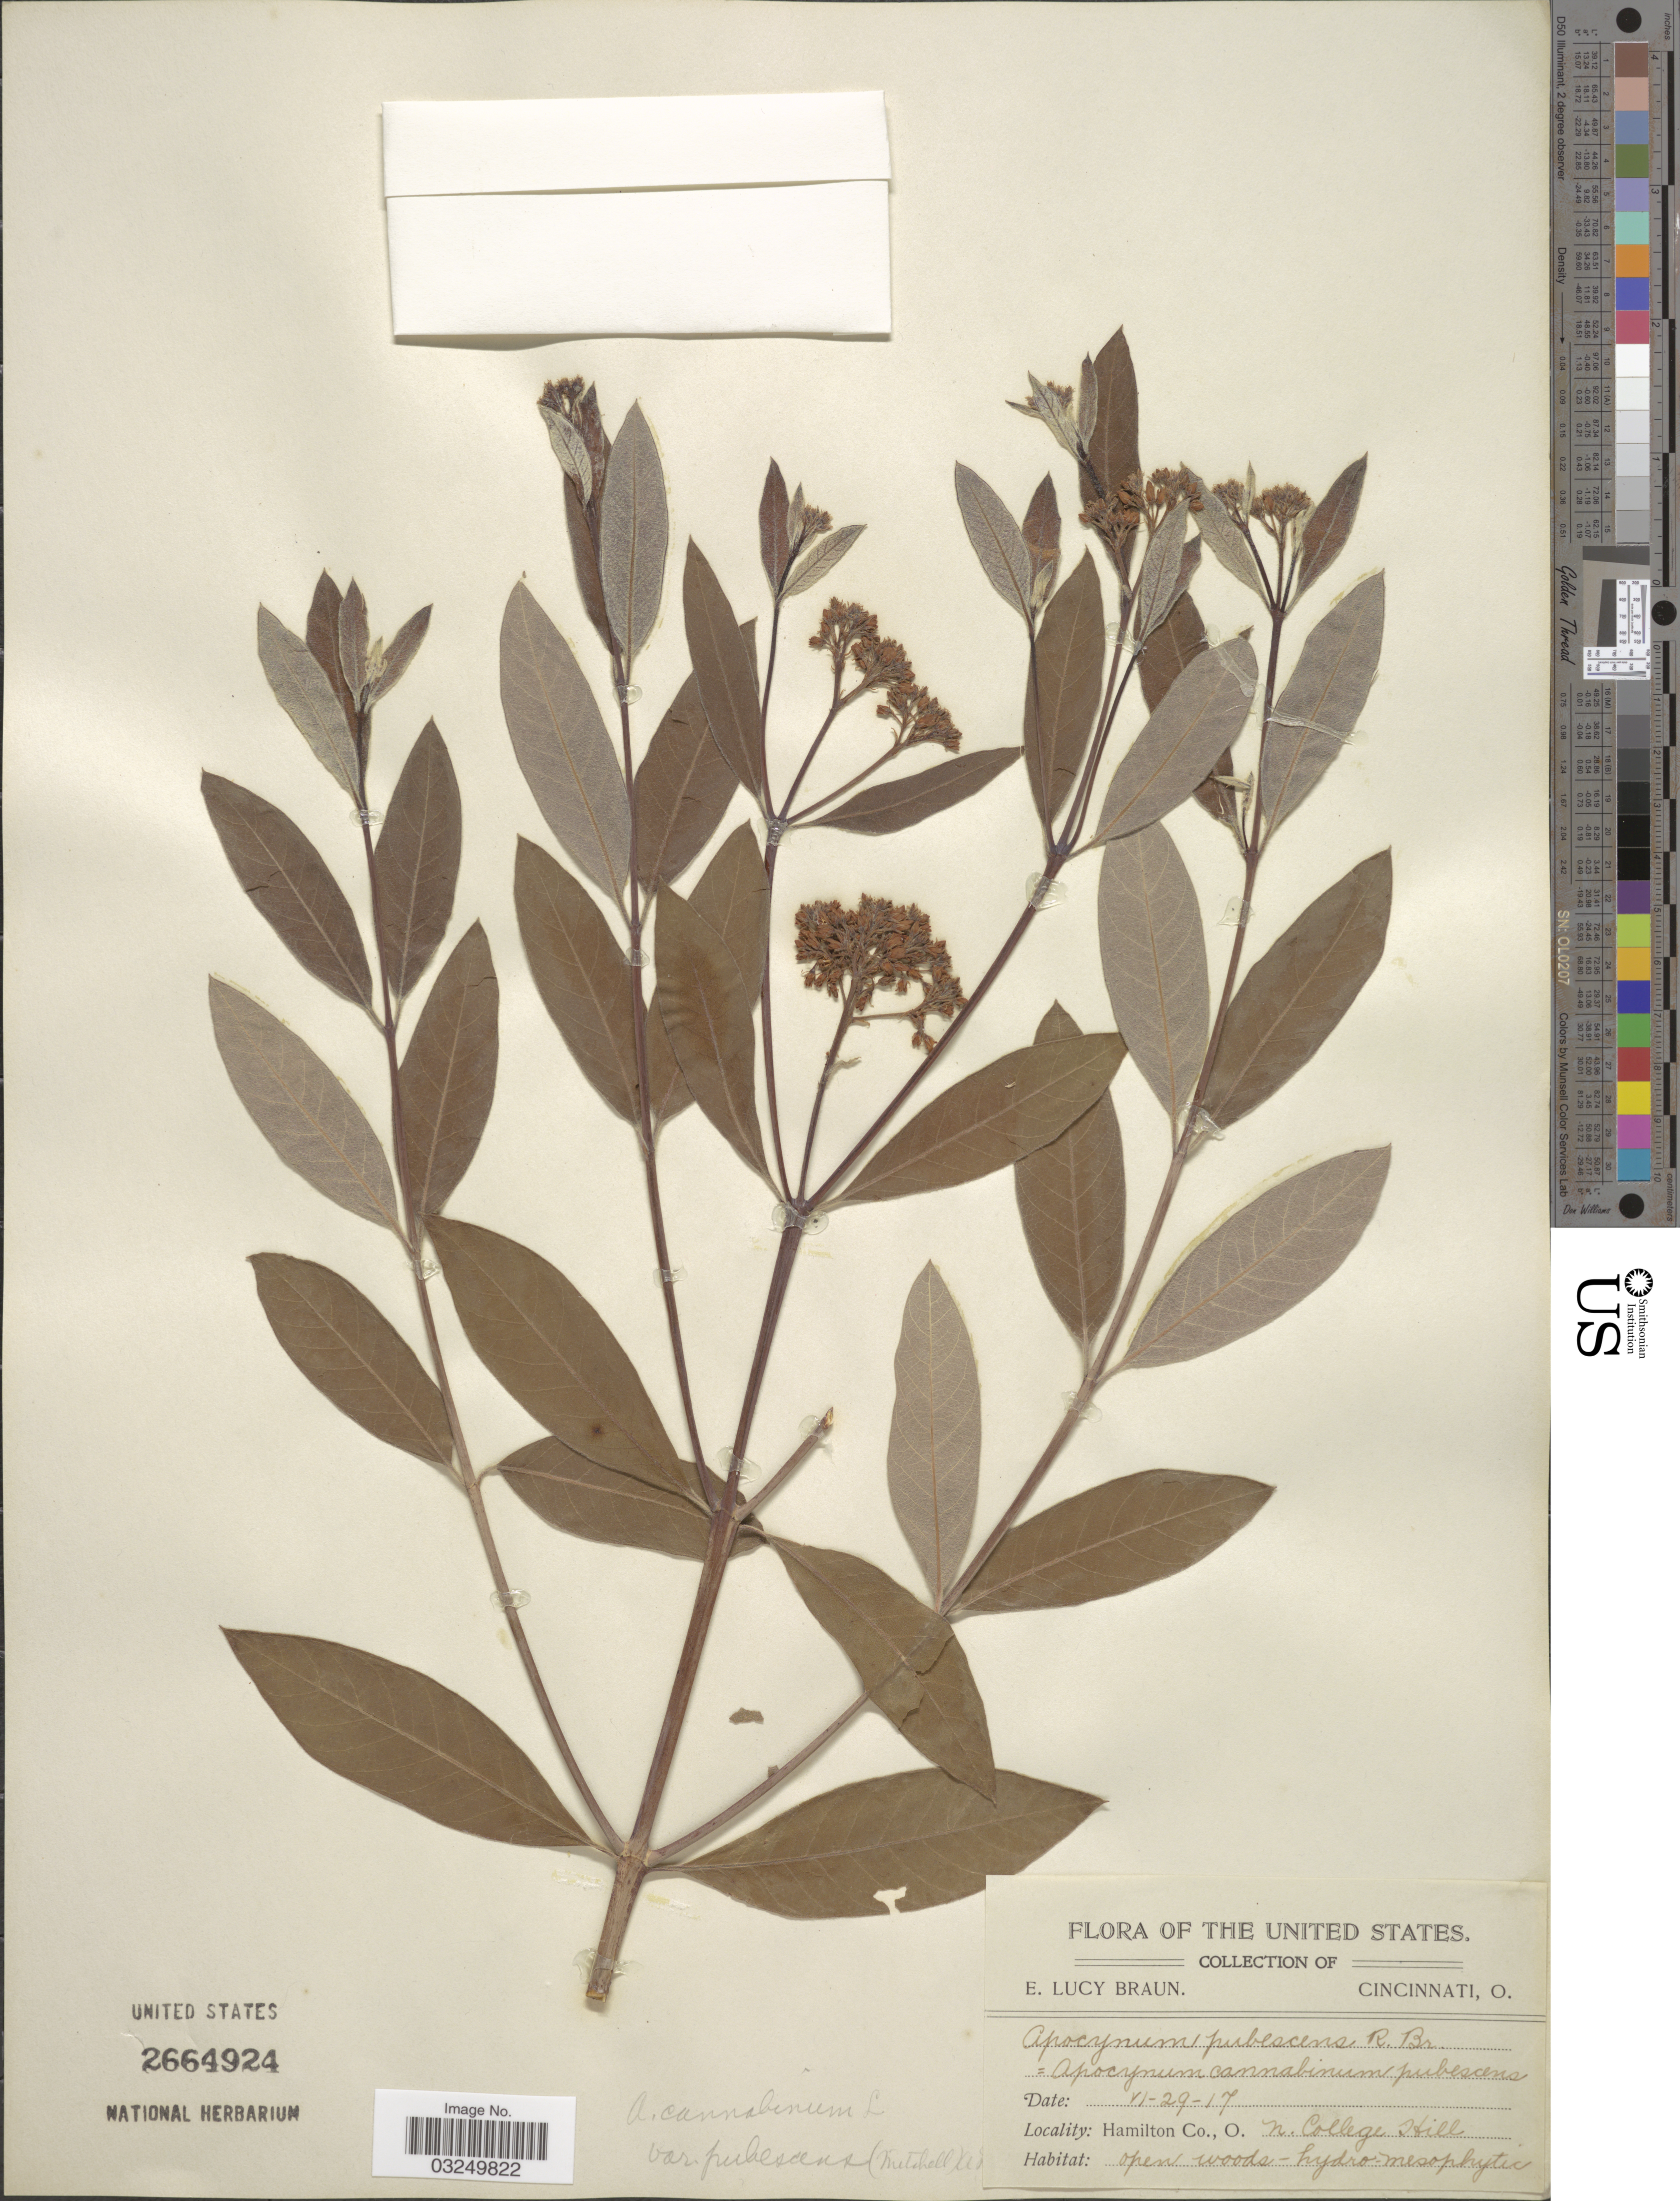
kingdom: Plantae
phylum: Tracheophyta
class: Magnoliopsida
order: Gentianales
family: Apocynaceae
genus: Apocynum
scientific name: Apocynum cannabinum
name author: L.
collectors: E. L. Braun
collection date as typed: Transcribed d/m/y: 29/6/17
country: United States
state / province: Ohio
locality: Hamilton Co., n. College Hill.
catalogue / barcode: US 2664924